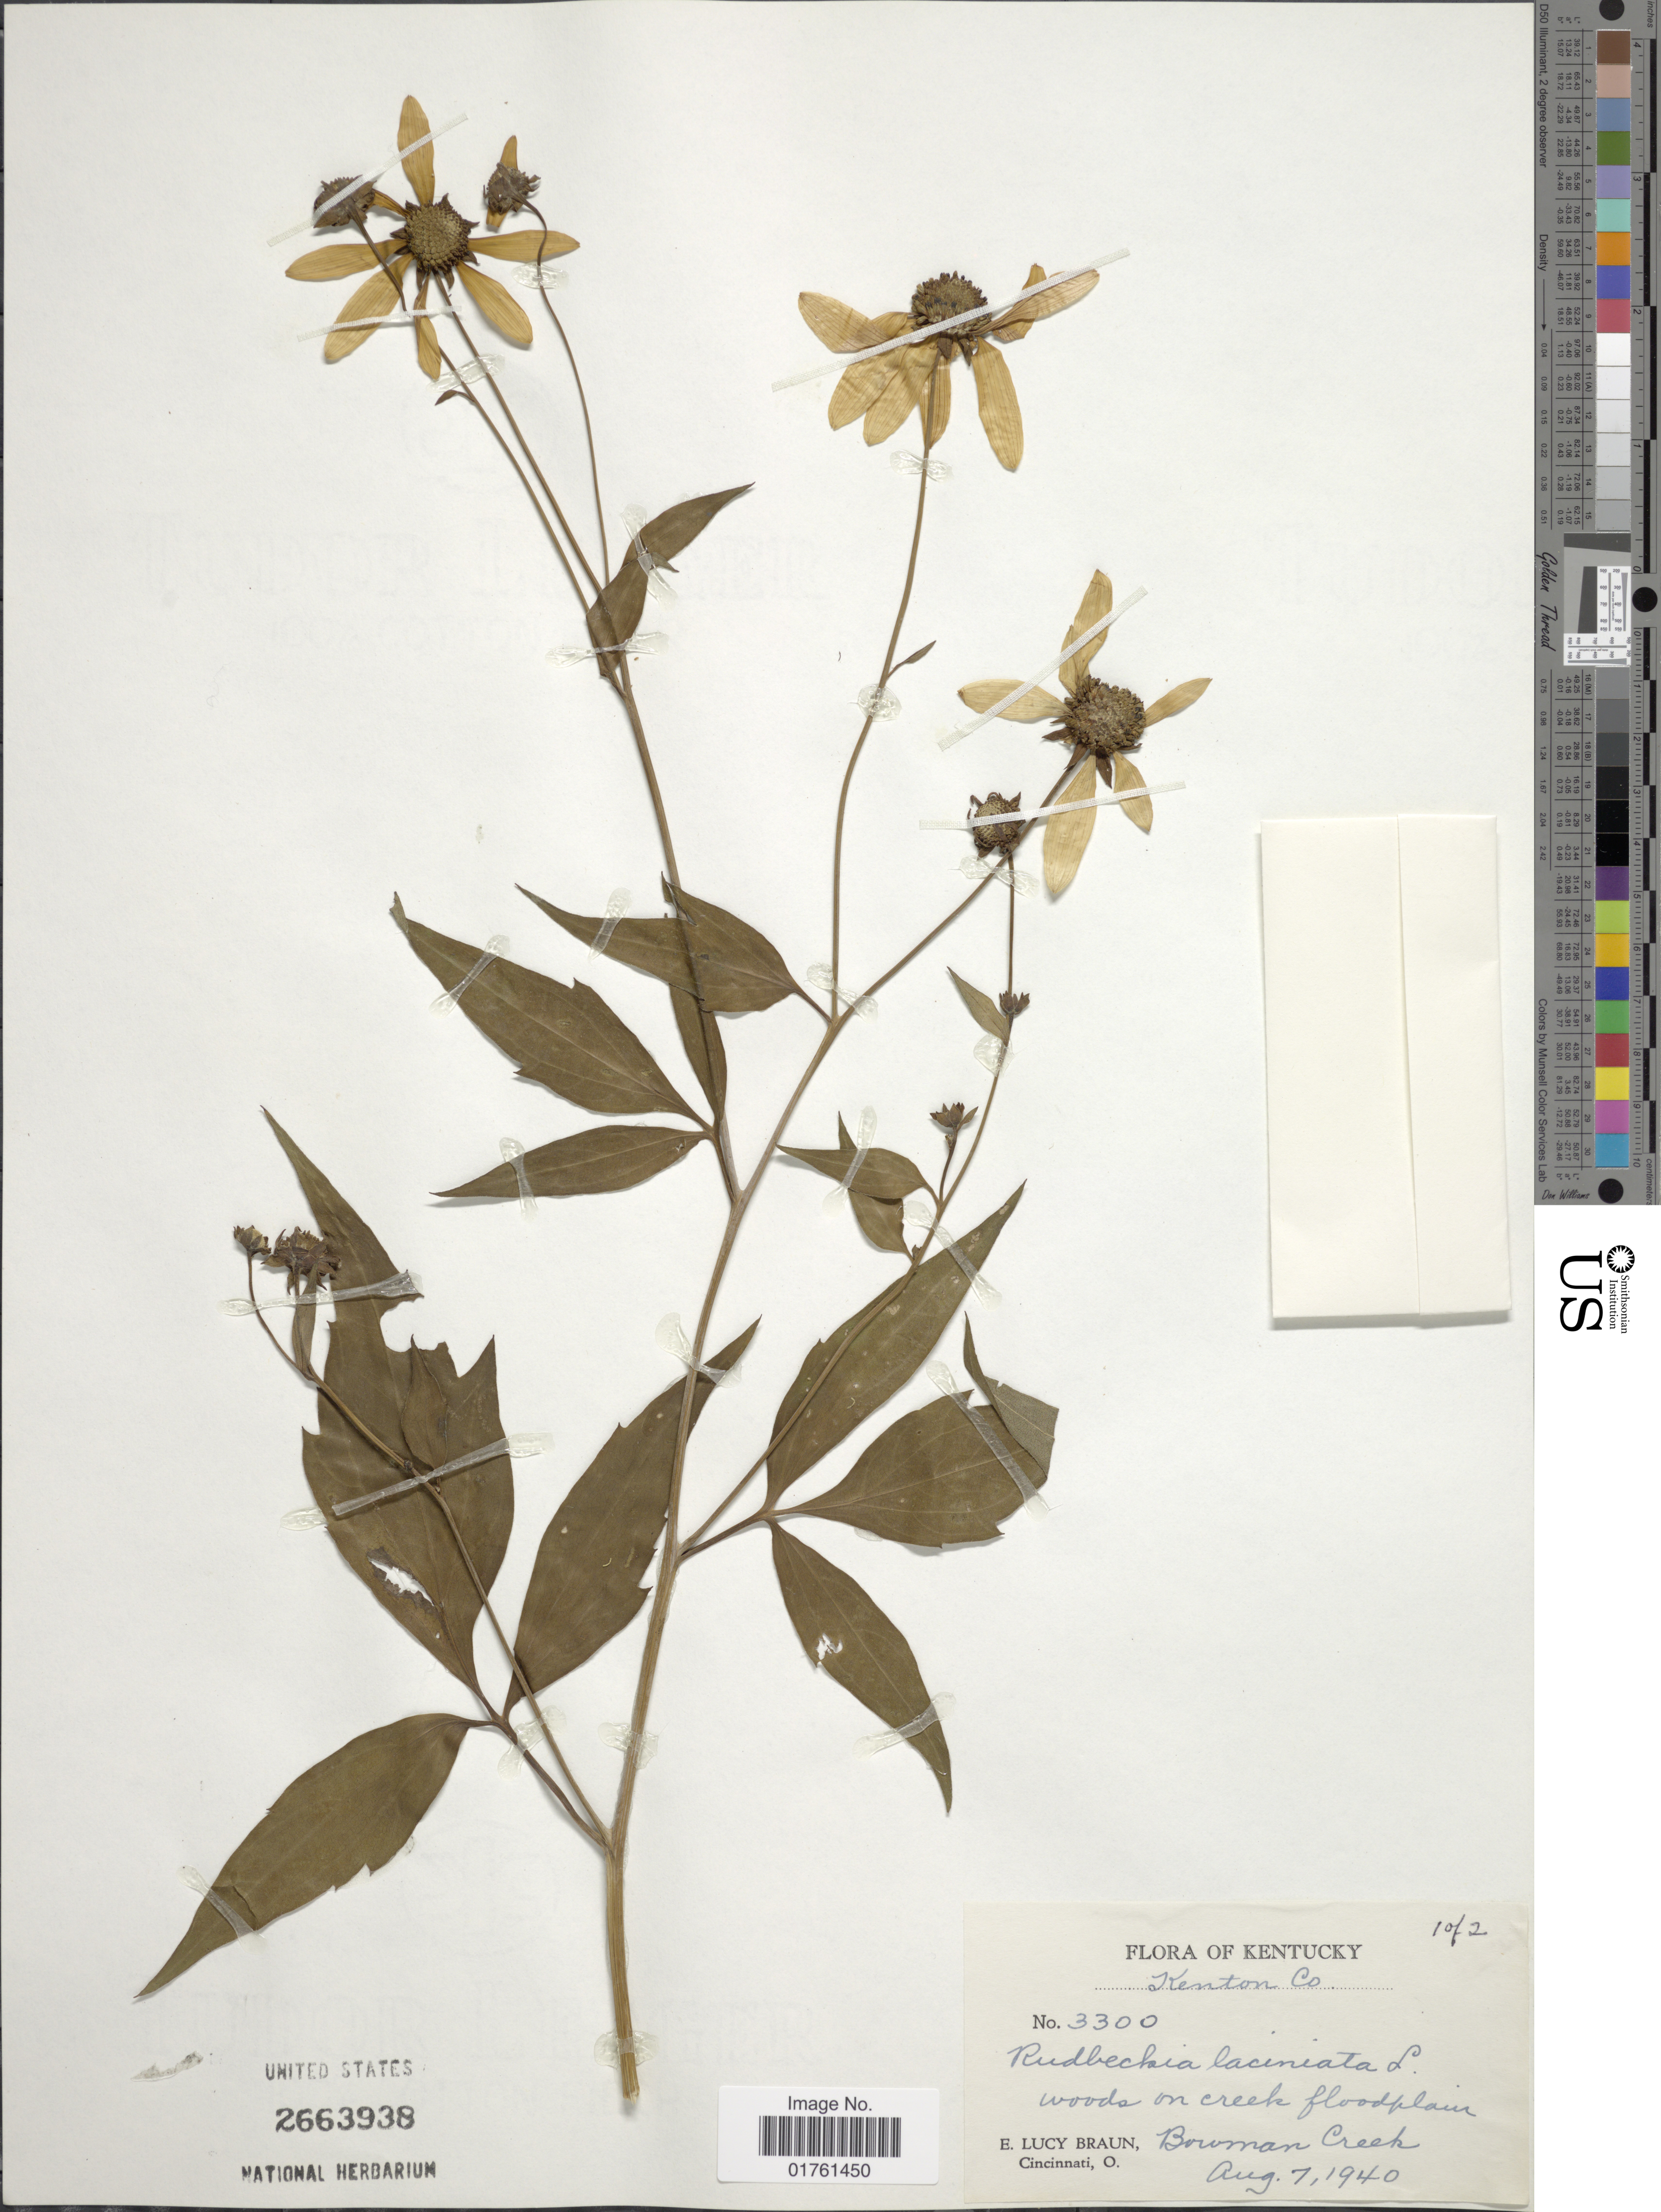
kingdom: Plantae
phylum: Tracheophyta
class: Magnoliopsida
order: Asterales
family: Asteraceae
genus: Rudbeckia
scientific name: Rudbeckia laciniata var. laciniata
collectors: E. L. Braun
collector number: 3300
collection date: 1940-08-07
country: United States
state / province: Kentucky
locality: Kenton Co, woods on creek floodplain, Bowman Creek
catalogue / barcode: US 2663938